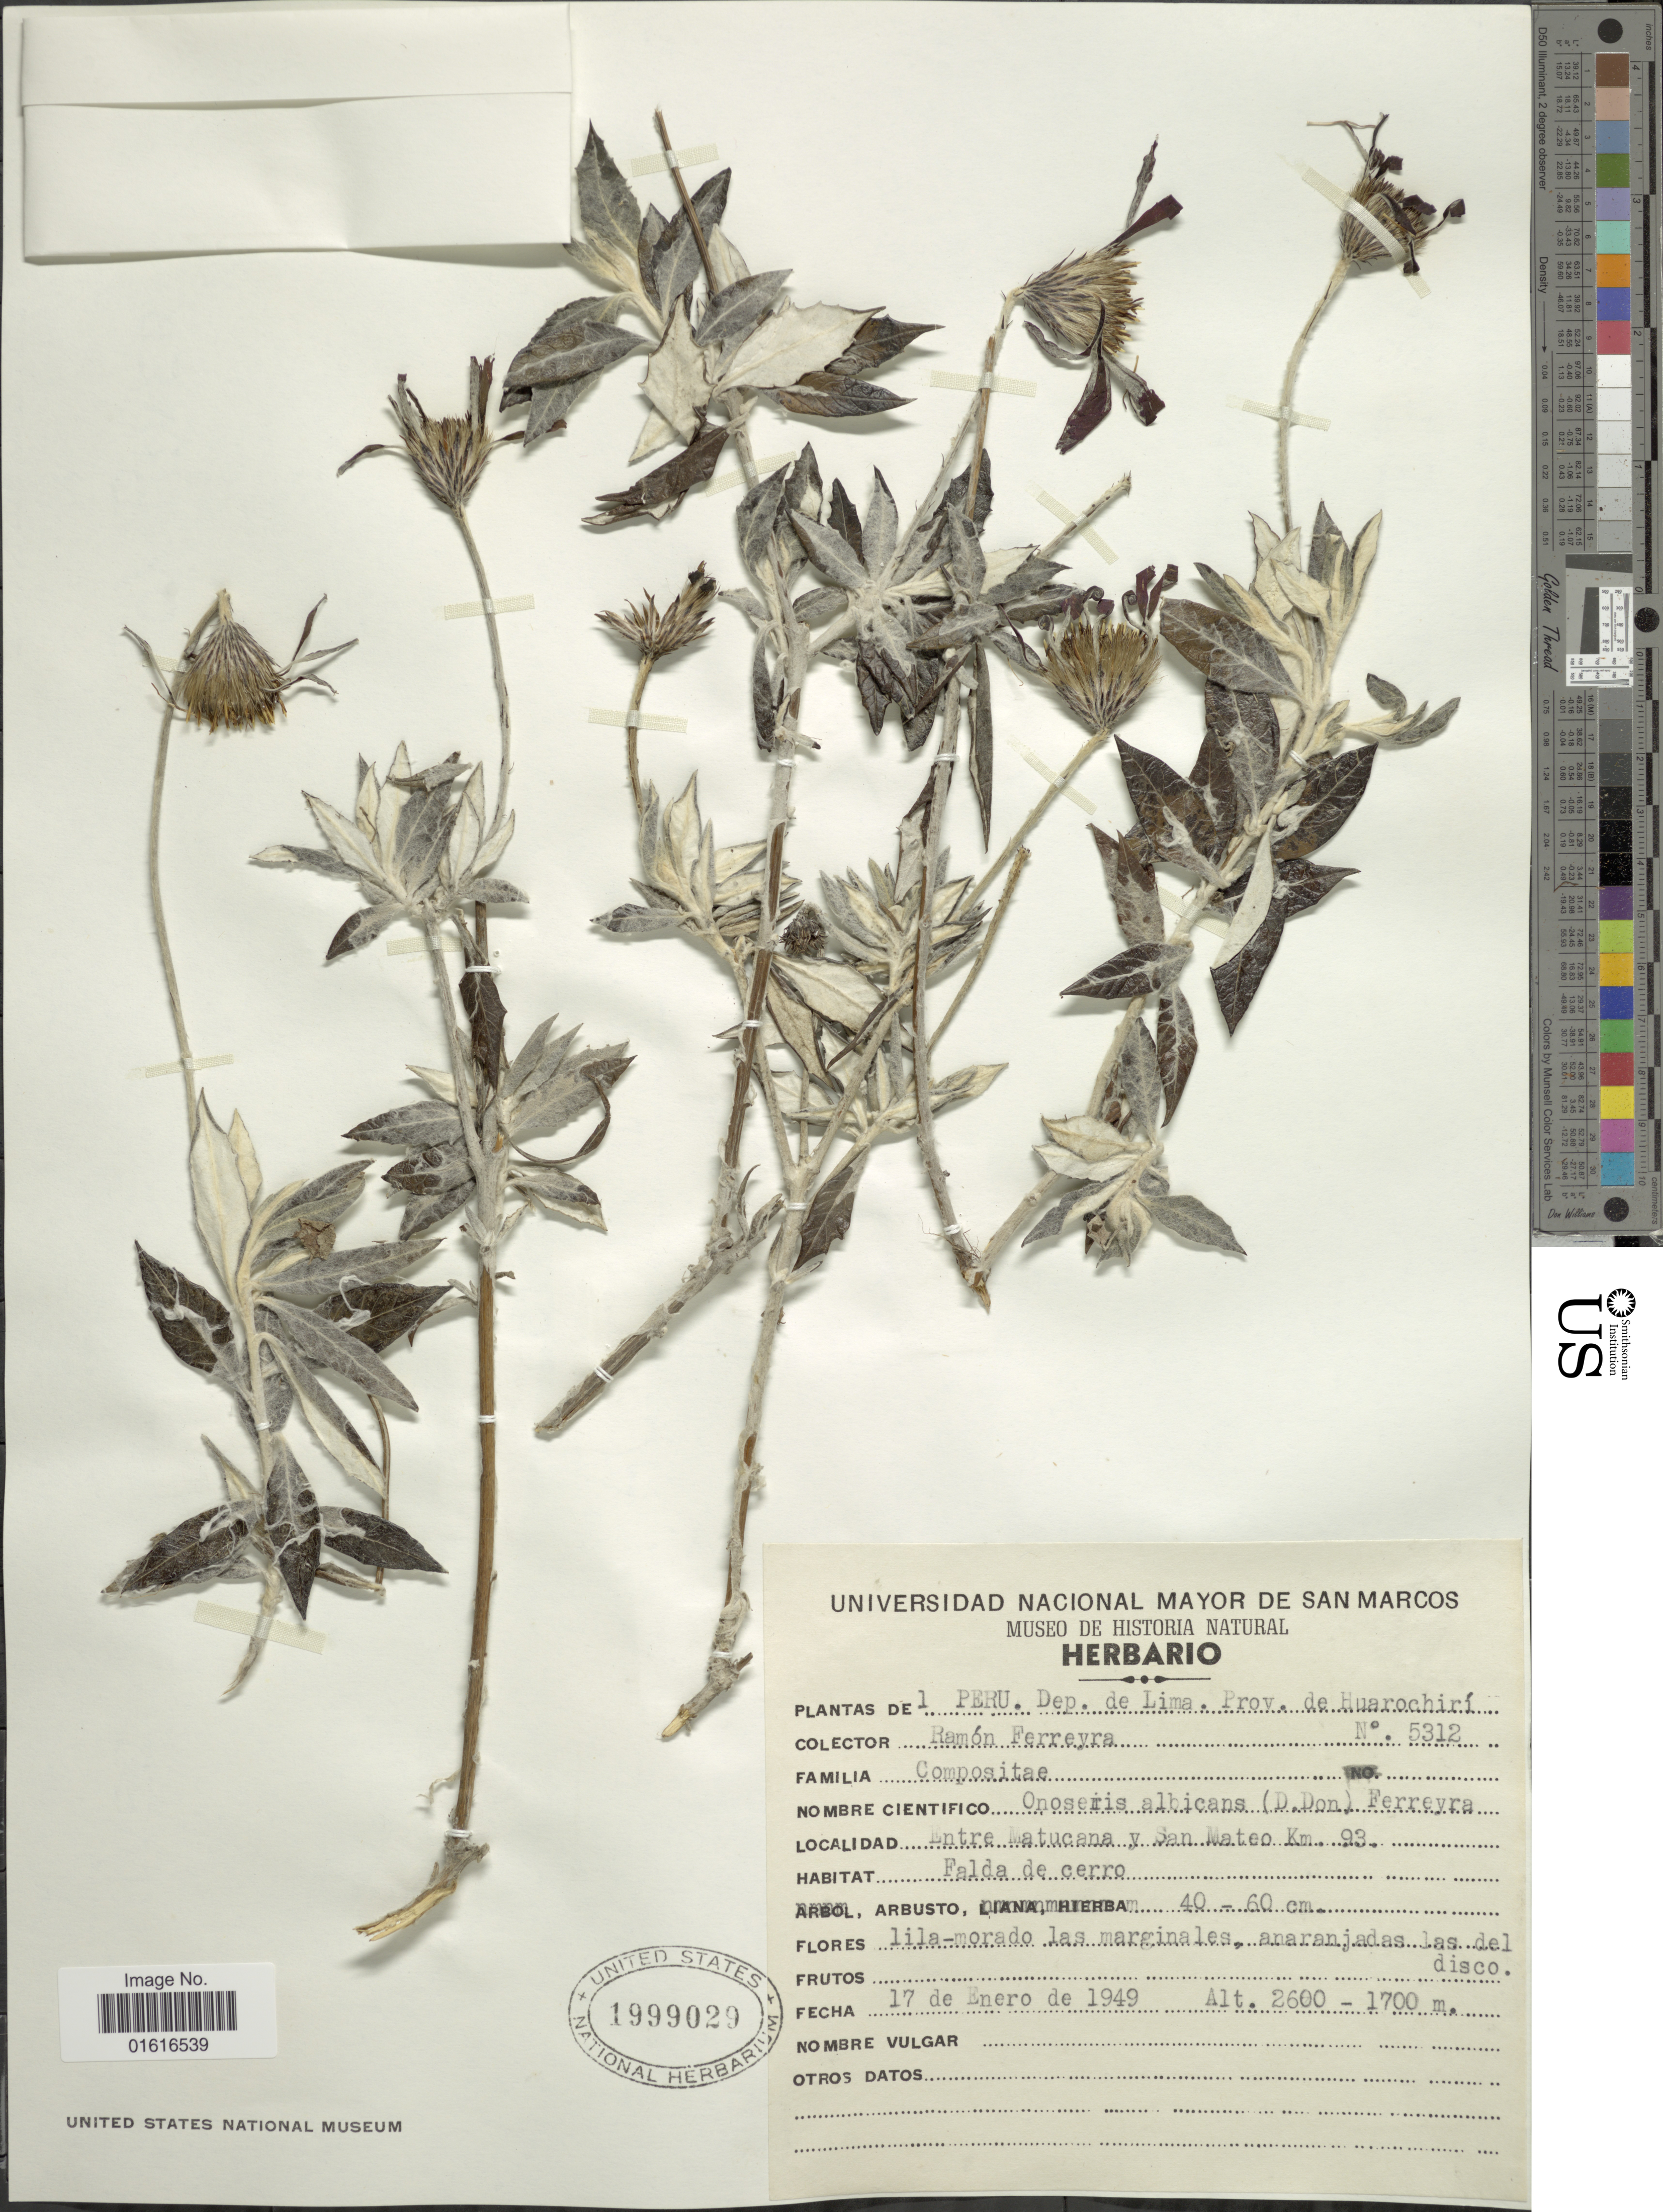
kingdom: Plantae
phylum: Tracheophyta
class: Magnoliopsida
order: Asterales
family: Asteraceae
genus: Onoseris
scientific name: Onoseris albicans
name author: (D. Don) Ferreyra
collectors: R. A. Ferreyra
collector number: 5312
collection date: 1949-01-17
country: Peru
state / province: Lima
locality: Prov. De Huarochiri, Entre Matucana y San Mateo km. 93, Falda de cerro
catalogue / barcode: US 1999029